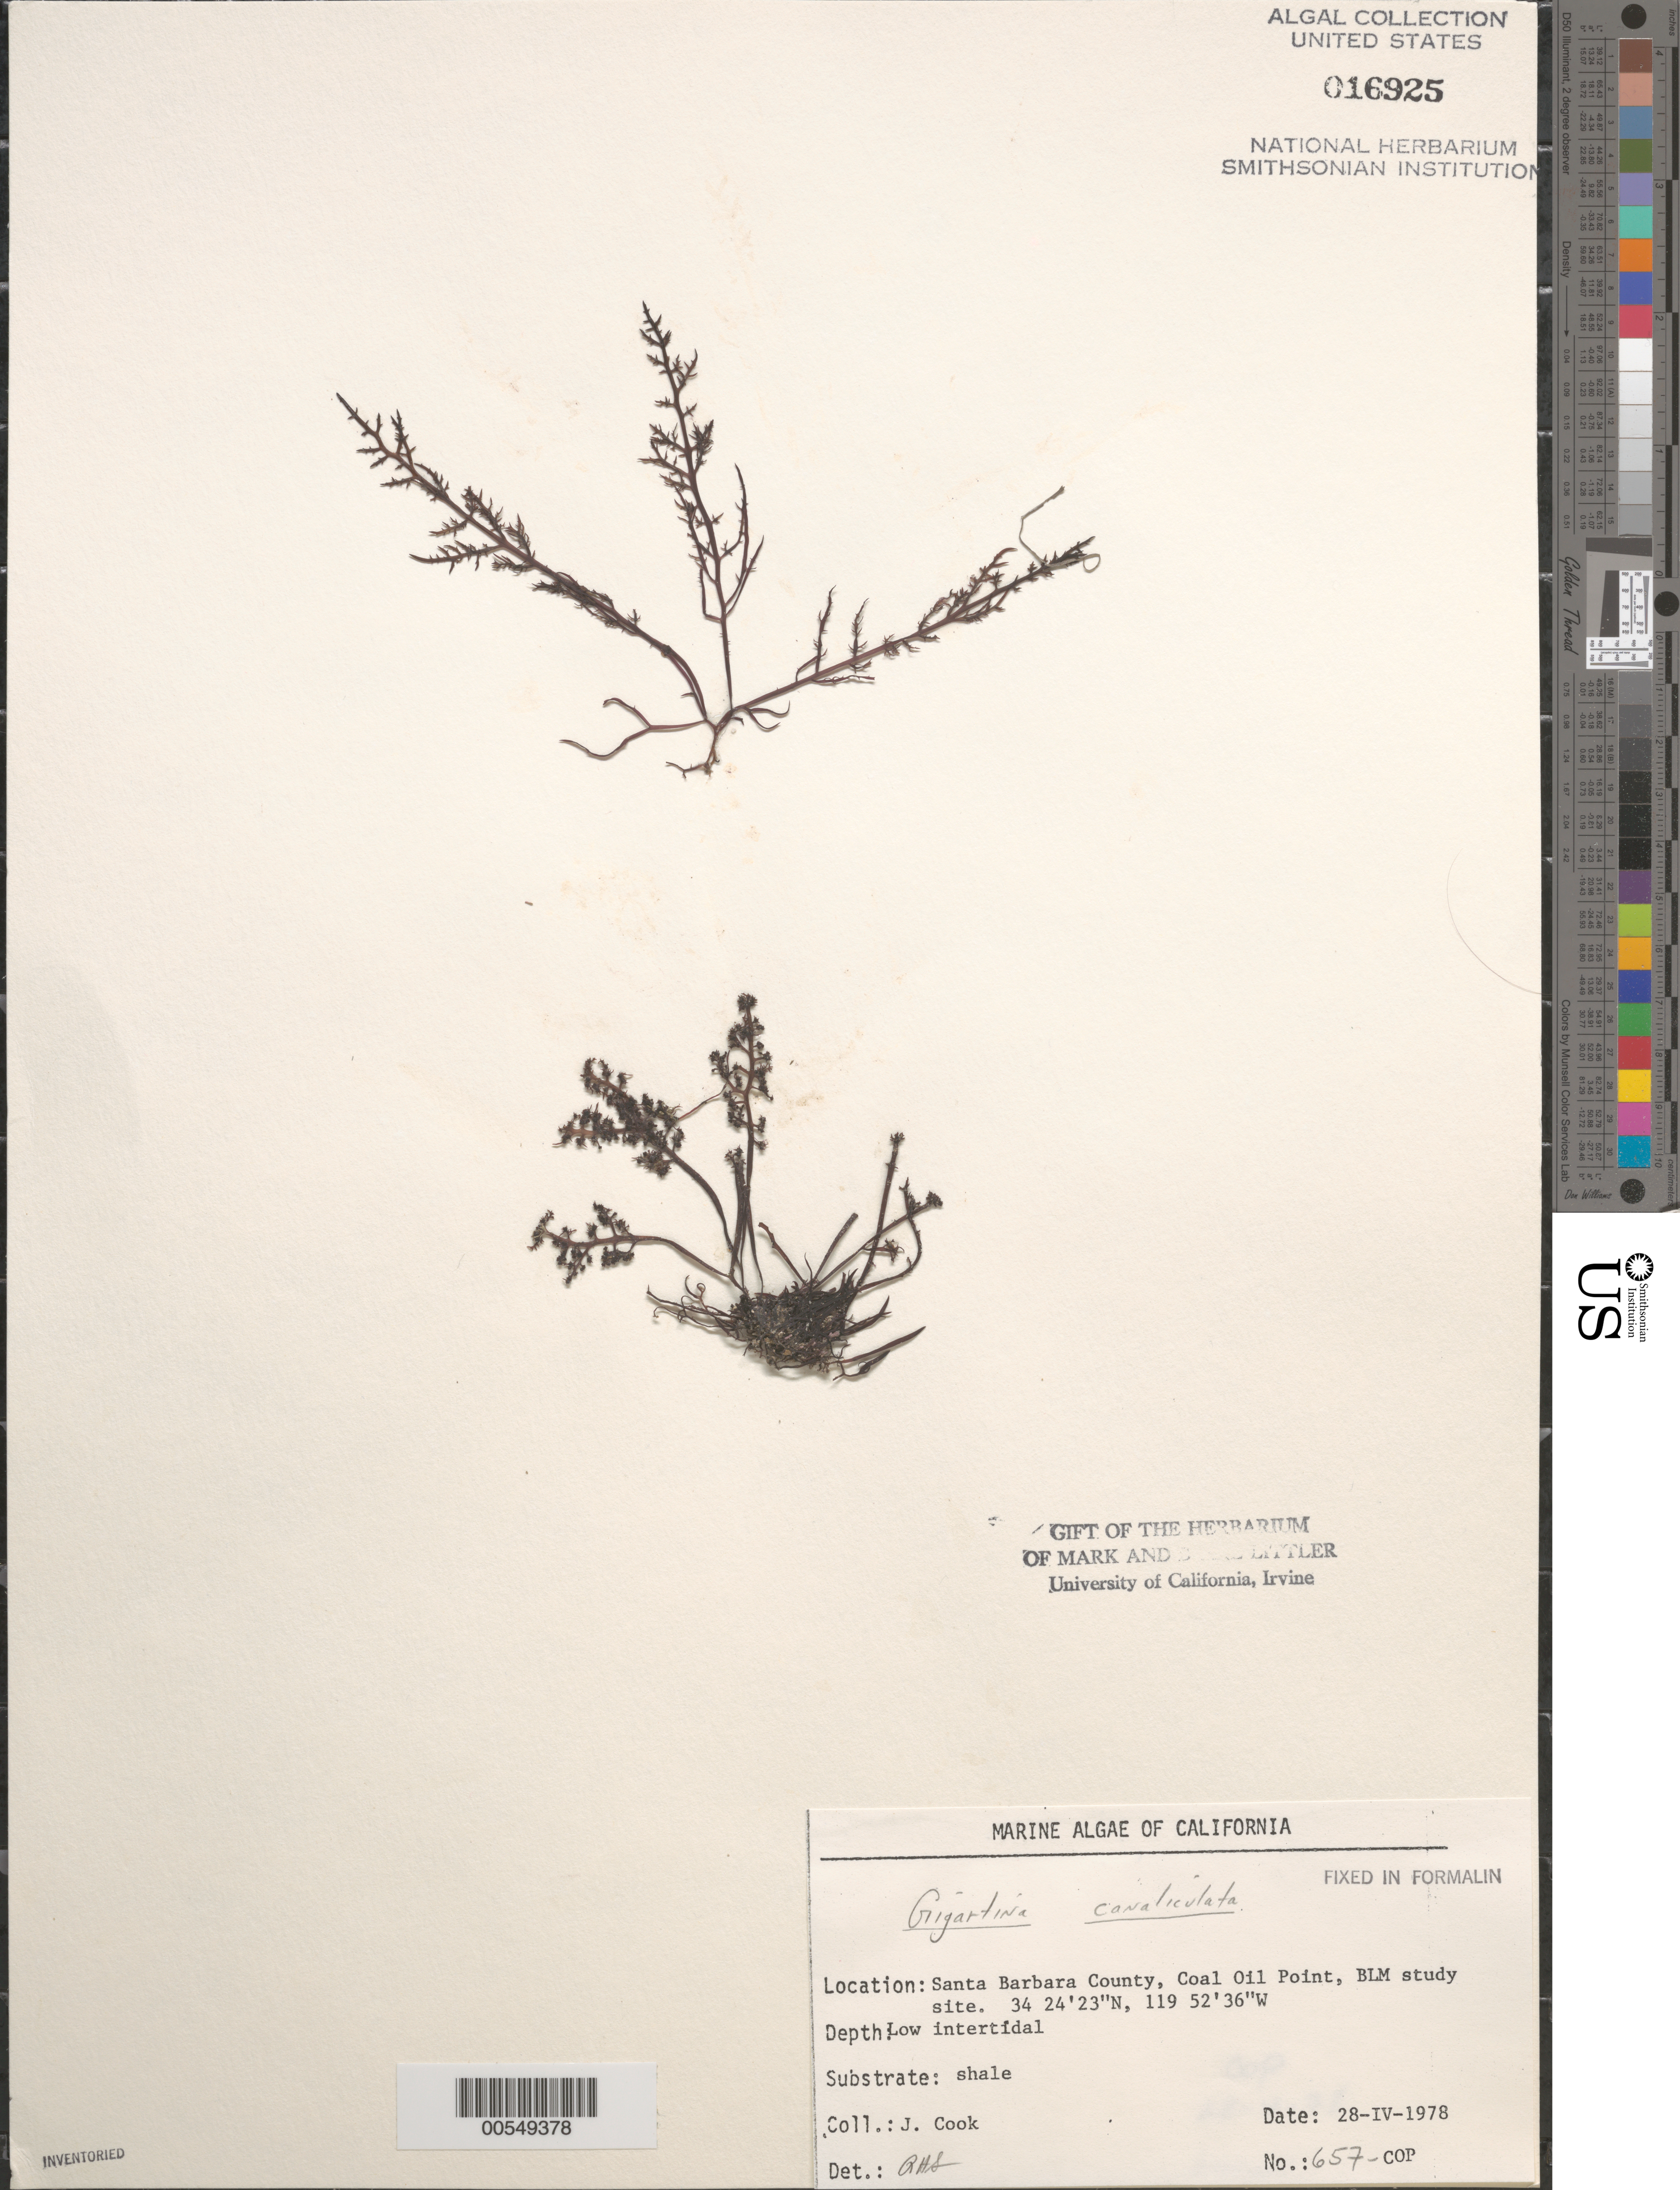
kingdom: Plantae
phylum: Rhodophyta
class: Florideophyceae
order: Gigartinales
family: Gigartinaceae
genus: Chondracanthus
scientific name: Chondracanthus canaliculatus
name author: (Harv.) Guiry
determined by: Algae name updating Project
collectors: J. Cook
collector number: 657-cop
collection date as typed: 28 Apr 1978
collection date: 1978-04-28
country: United States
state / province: California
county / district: Santa Barbara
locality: Coal Oil Point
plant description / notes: BLM-SOCALBIGHT Rocky Intertidal Survey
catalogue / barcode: US 16925